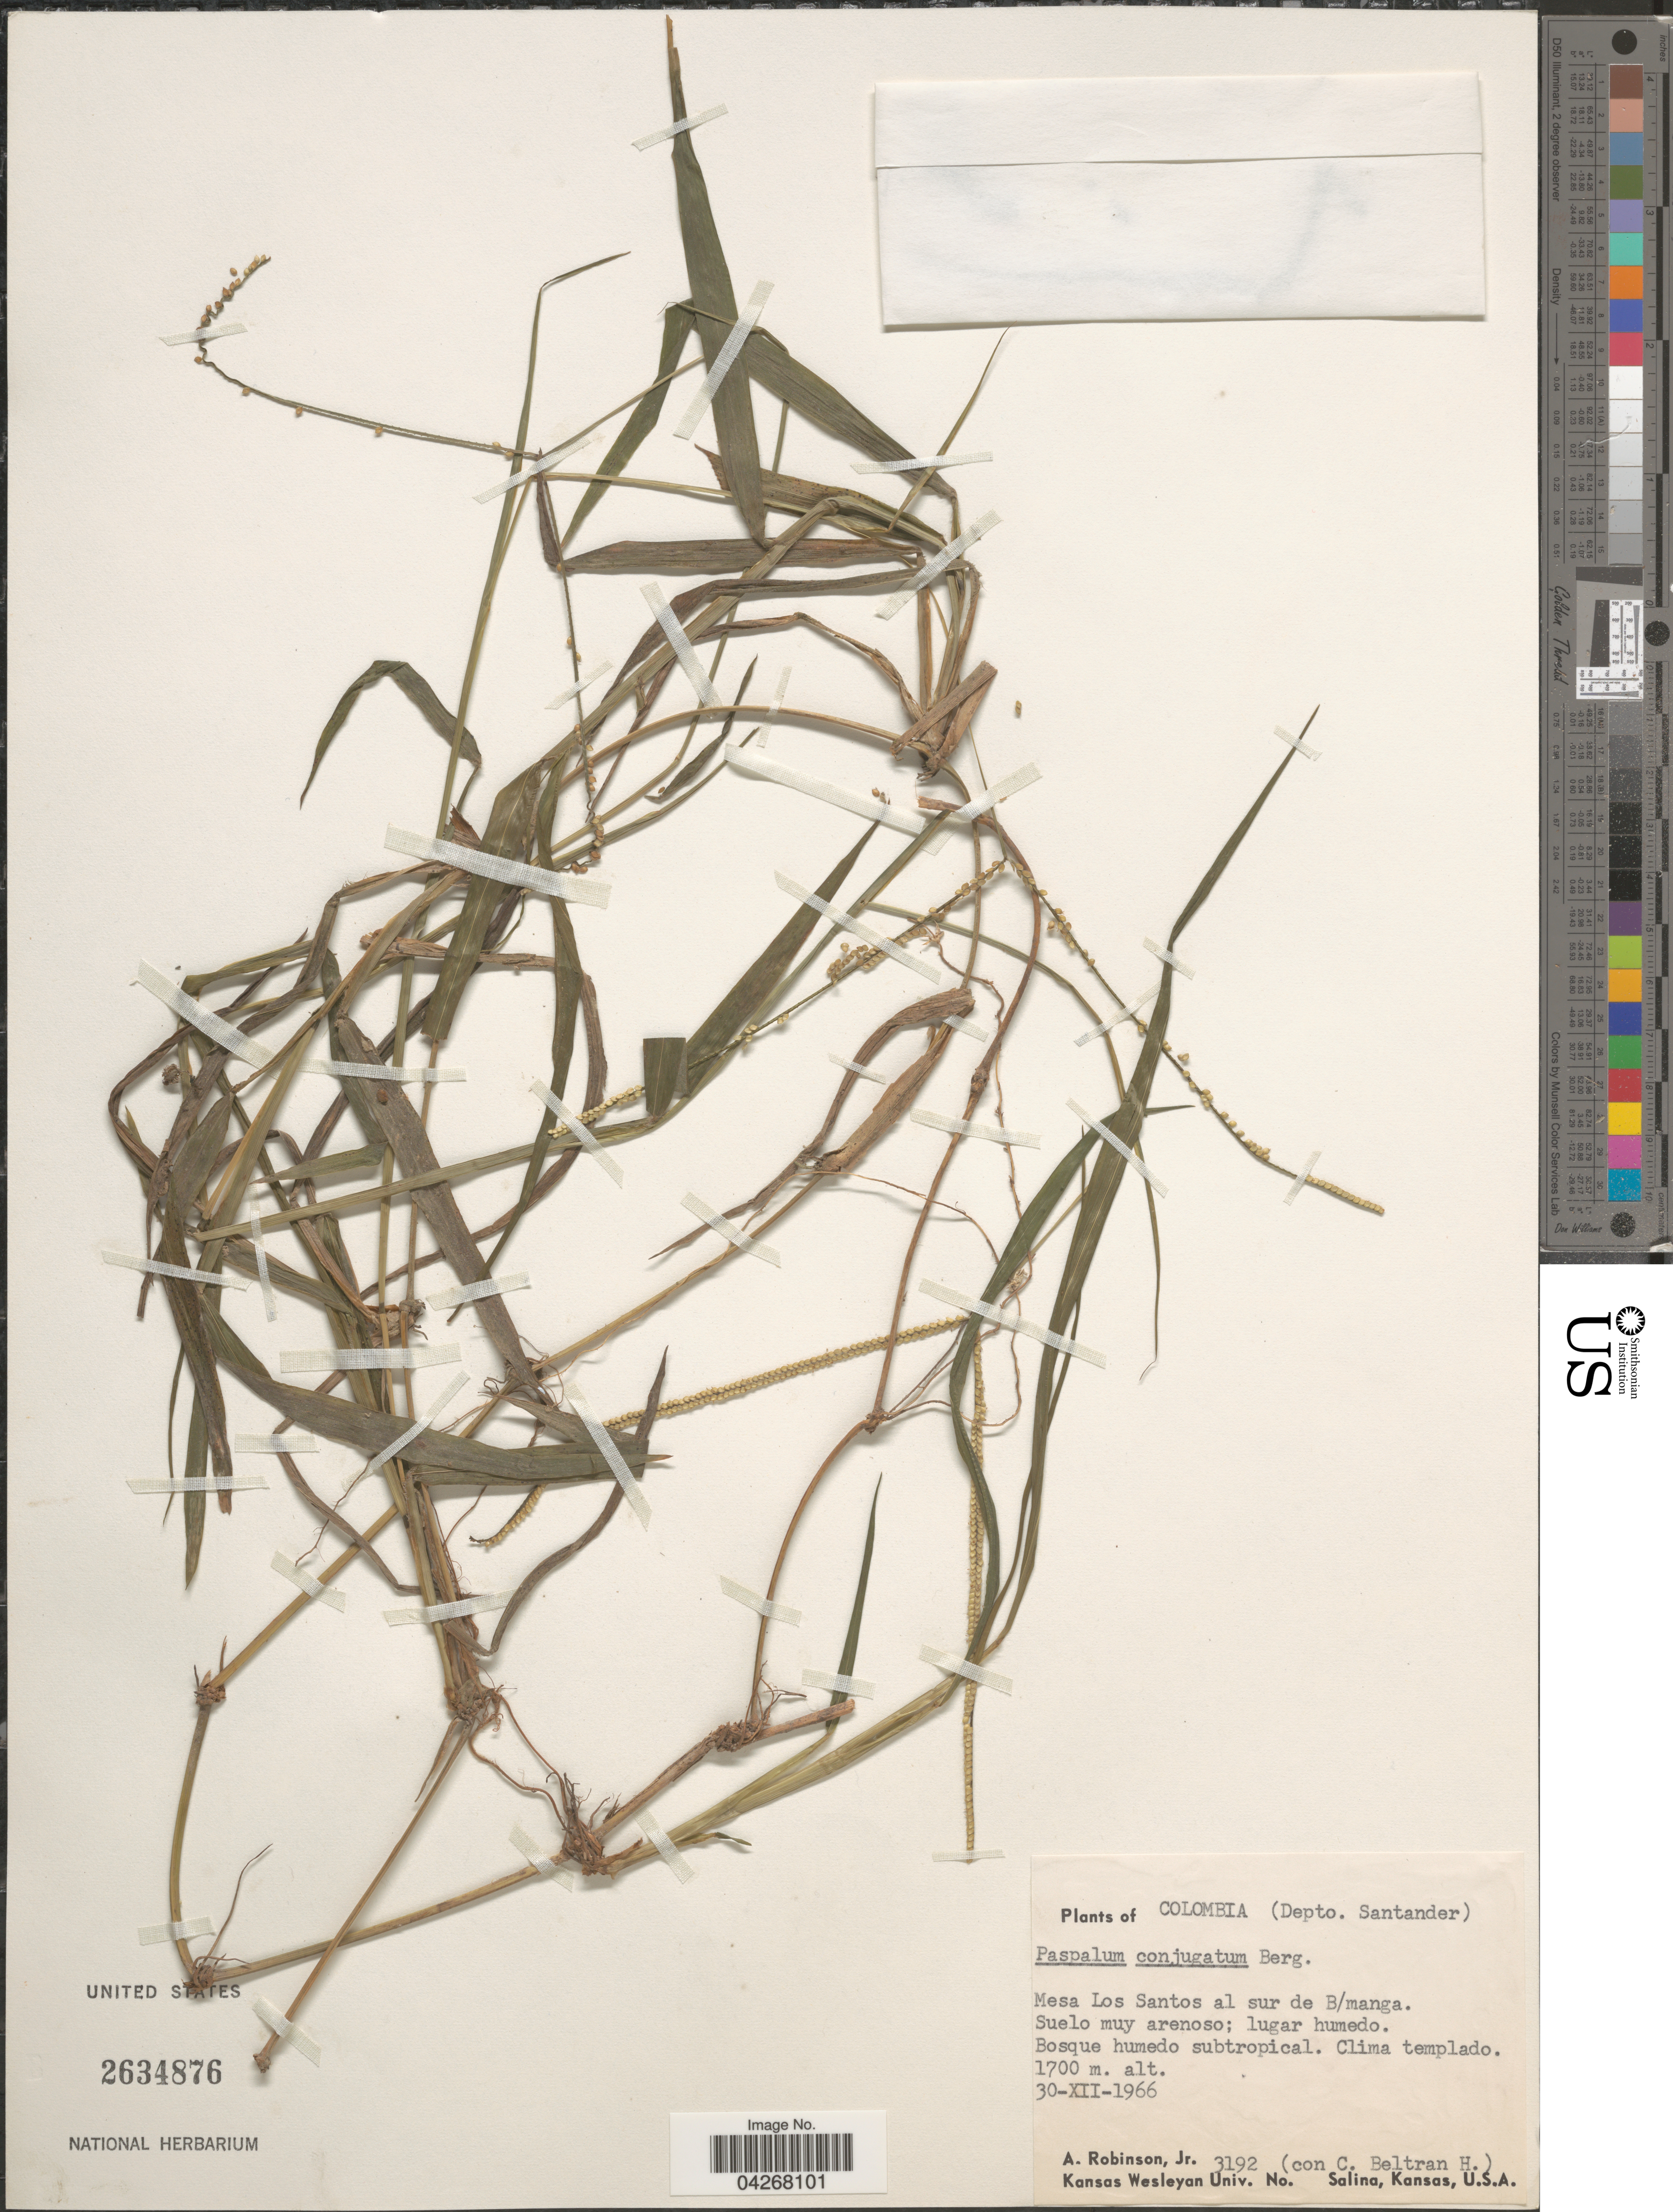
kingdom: Plantae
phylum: Tracheophyta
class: Liliopsida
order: Poales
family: Poaceae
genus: Paspalum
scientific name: Paspalum conjugatum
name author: P.J. Bergius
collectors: A. Robinson & H. Beltran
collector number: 3192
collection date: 1966-12-30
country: Colombia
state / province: Santander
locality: (Depto. Santander). Mesa Los Santos al sur de B/manga.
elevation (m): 1700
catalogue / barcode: US 2634876